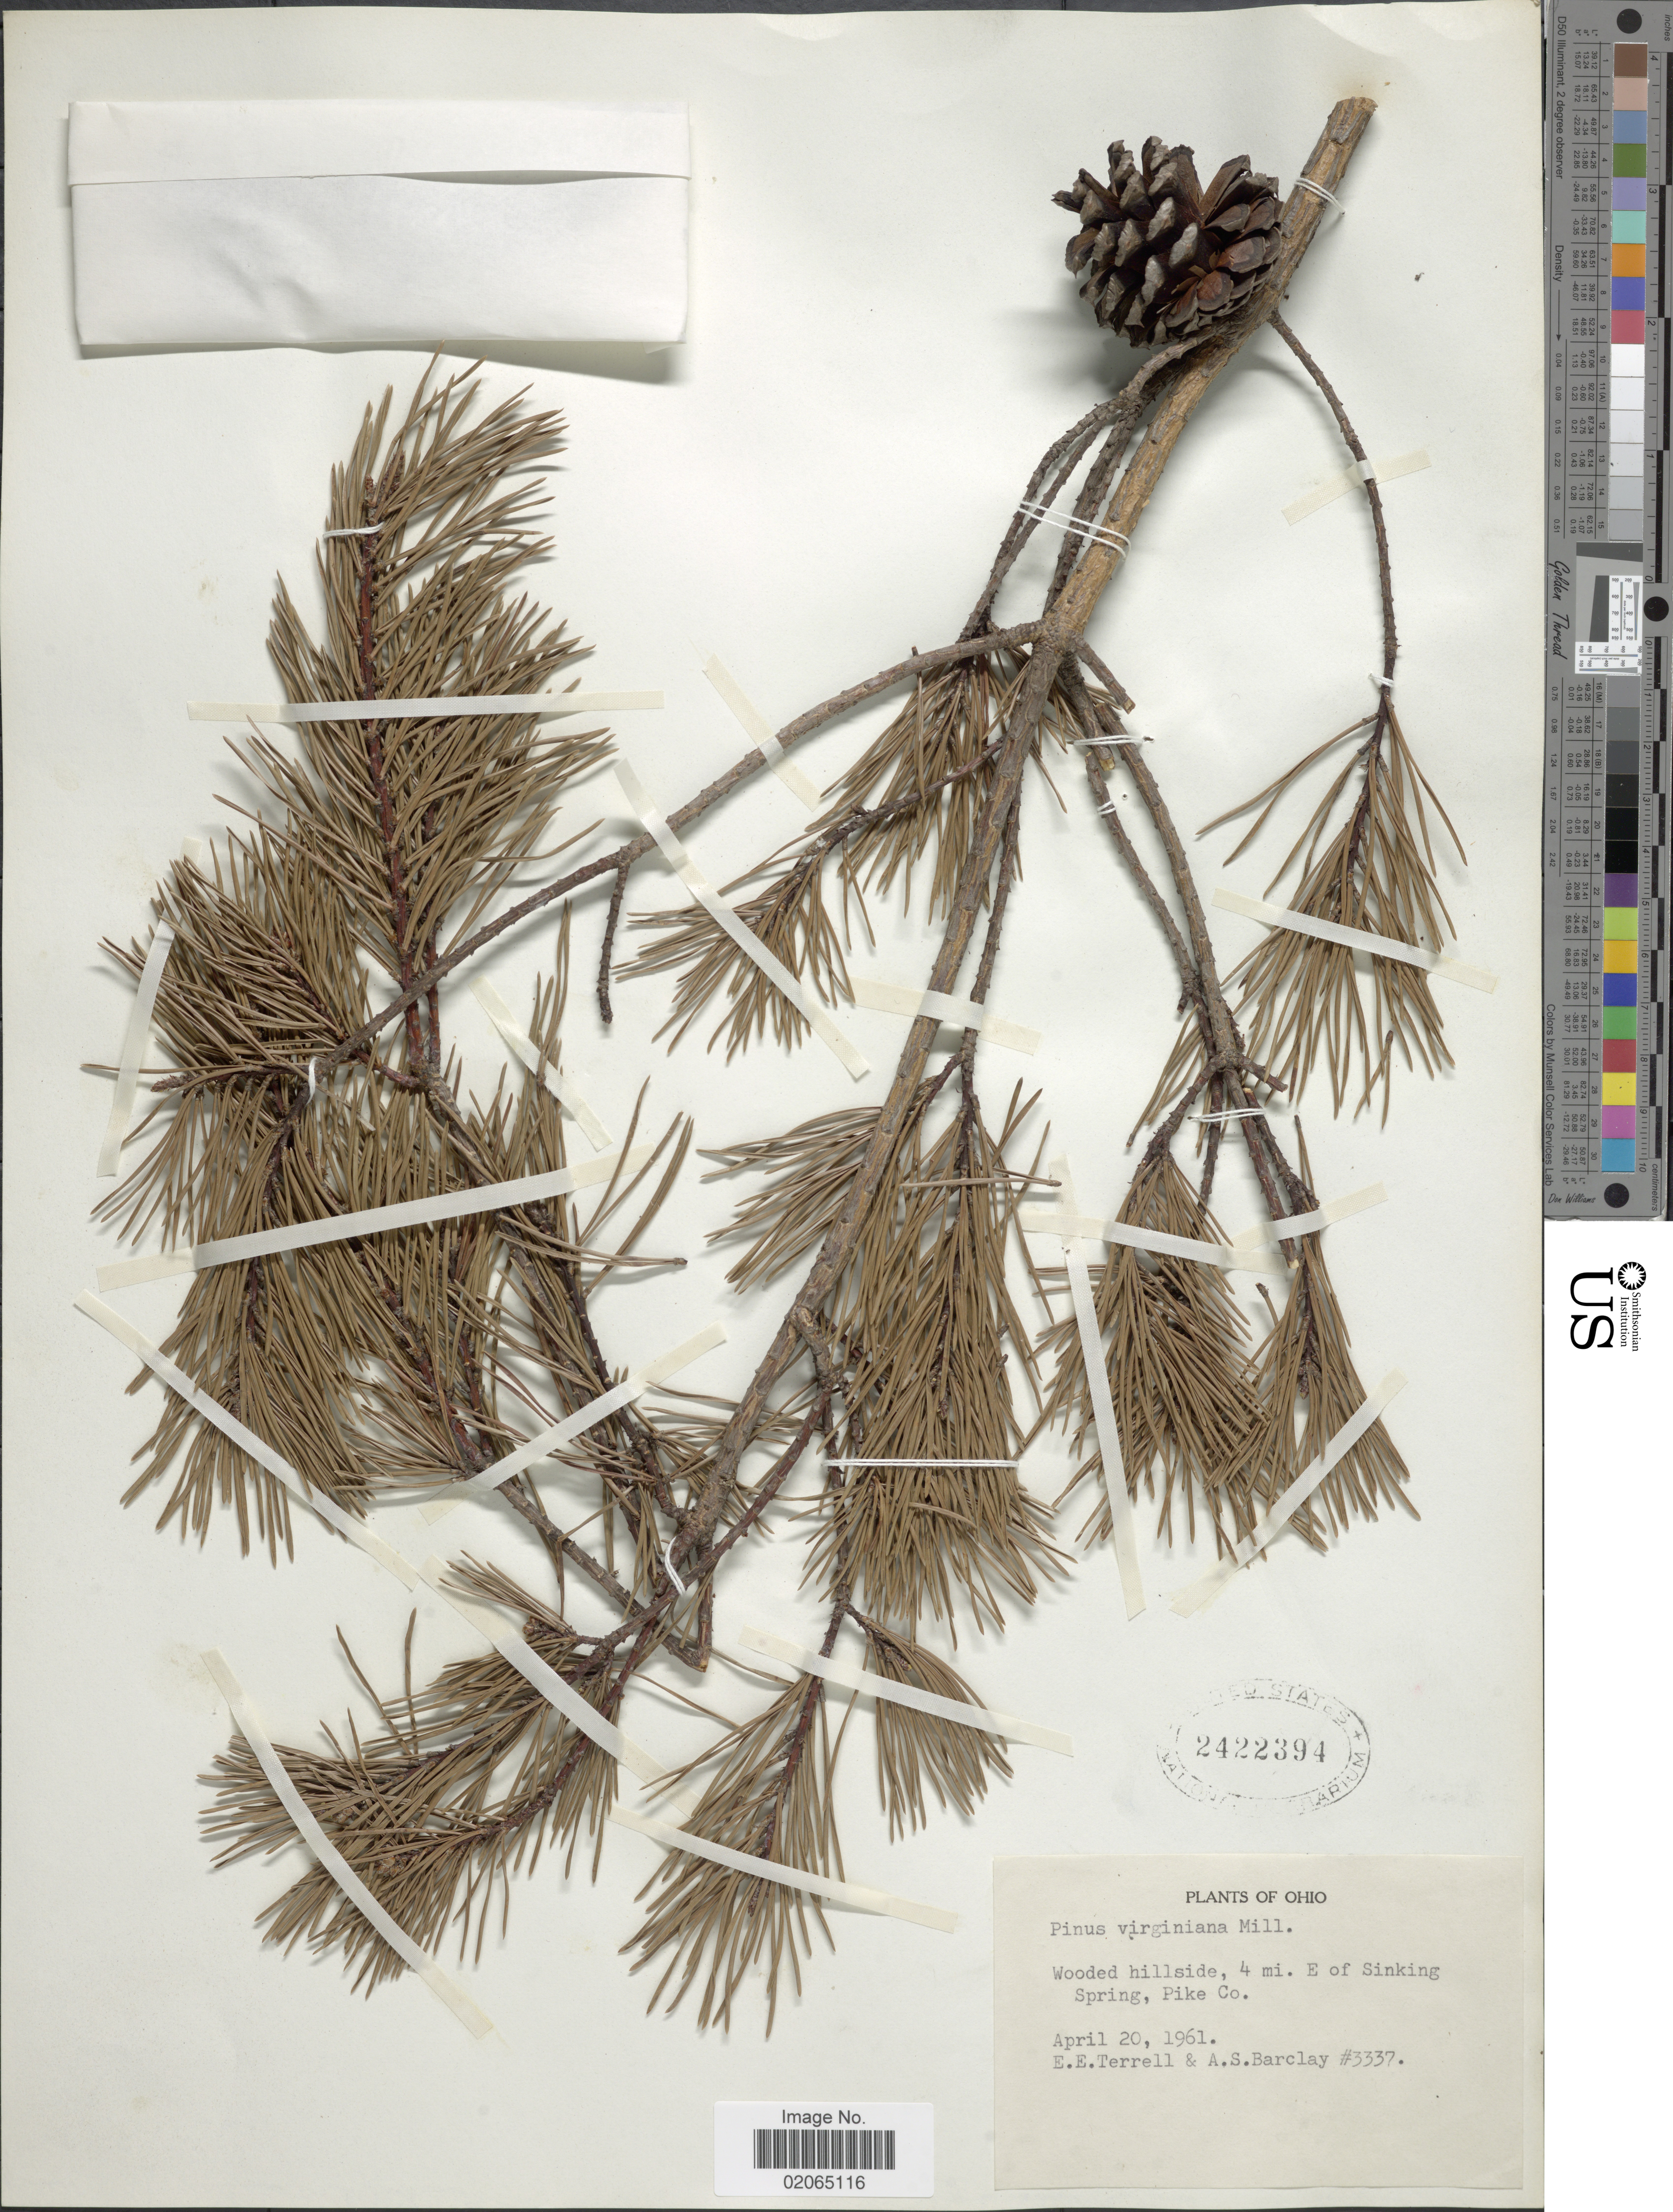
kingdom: Plantae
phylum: Tracheophyta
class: Pinopsida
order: Pinales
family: Pinaceae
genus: Pinus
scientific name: Pinus virginiana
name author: Mill.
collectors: E. E. Terrell & A. S. Barclay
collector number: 3337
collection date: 1961-04-20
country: United States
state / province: Ohio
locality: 4 mi. E of Sinking Spring, Pike Co.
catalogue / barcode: US 2422394